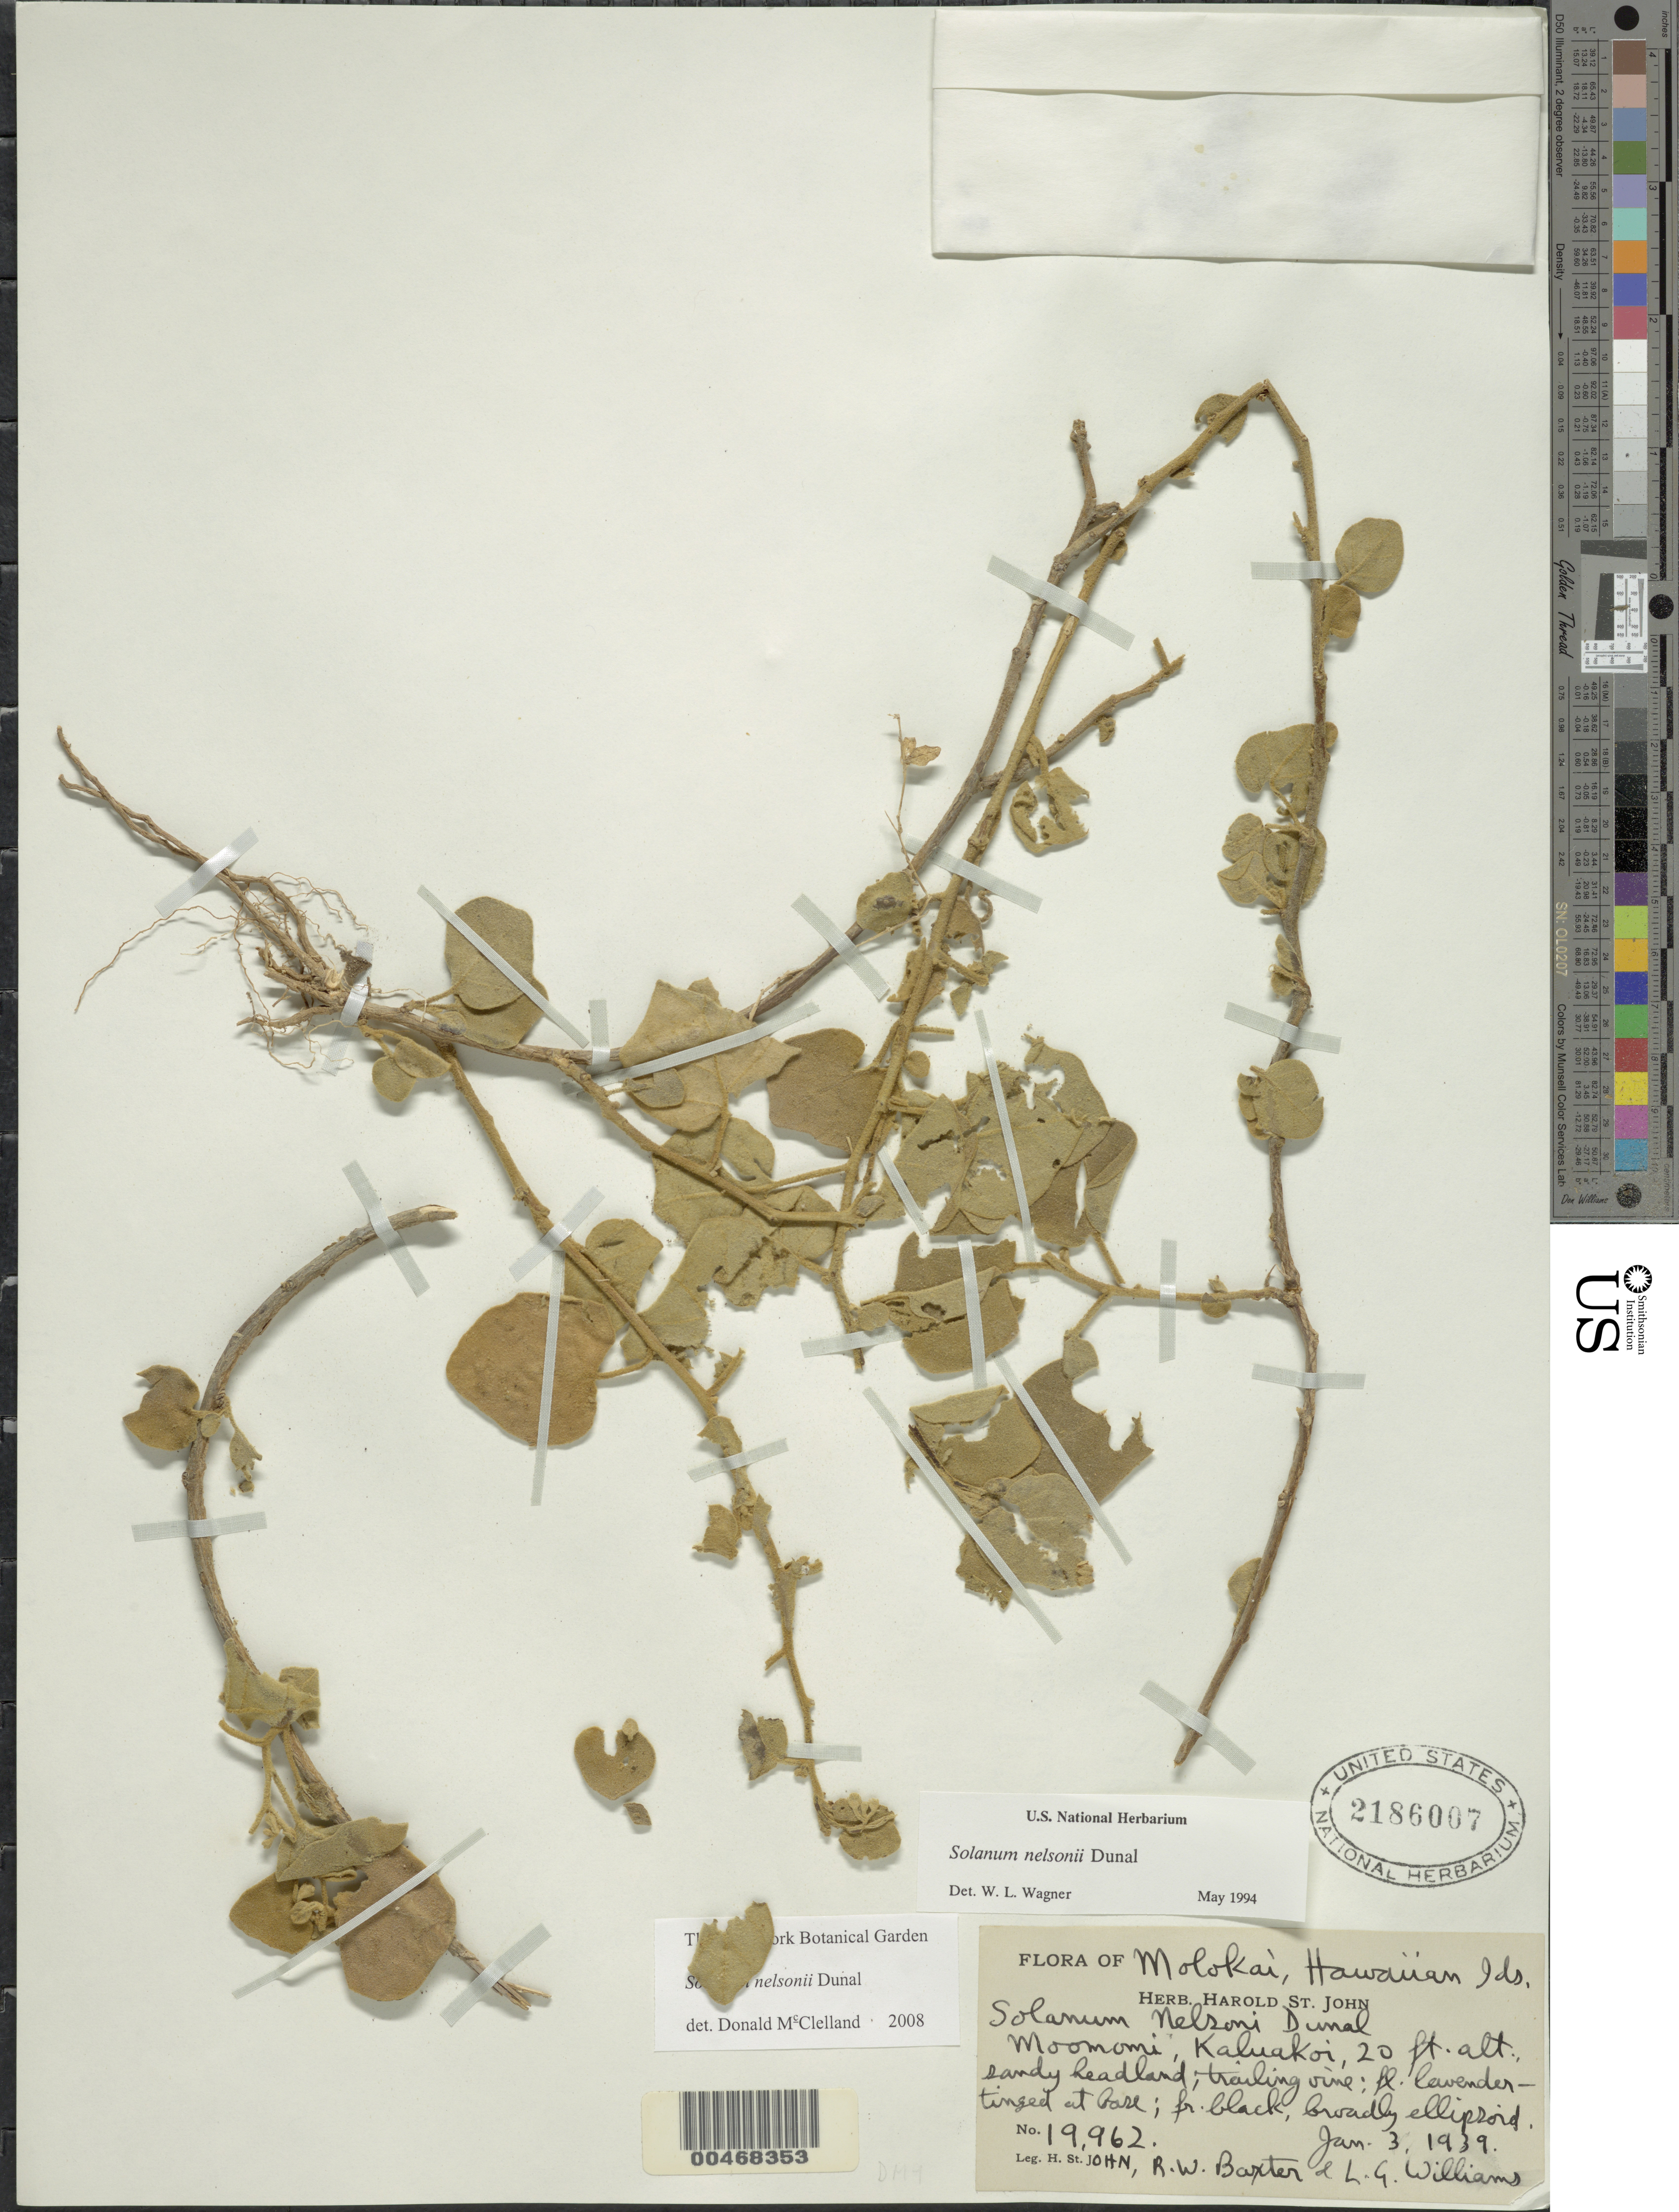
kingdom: Plantae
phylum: Tracheophyta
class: Magnoliopsida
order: Solanales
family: Solanaceae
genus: Solanum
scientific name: Solanum nelsonii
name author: Dunal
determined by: Wagner, W. L., (BOT), Smithsonian Institution - National Museum of Natural History (UNITED STATES)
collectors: H. St. John, R. Baxter & L. G. Williams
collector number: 19962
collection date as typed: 3 Jan 1939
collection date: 1939-01-03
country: United States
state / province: Hawaii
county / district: Maui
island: Moloka'i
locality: Moomomi, Kaluakoi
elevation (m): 6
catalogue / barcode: US 2186007